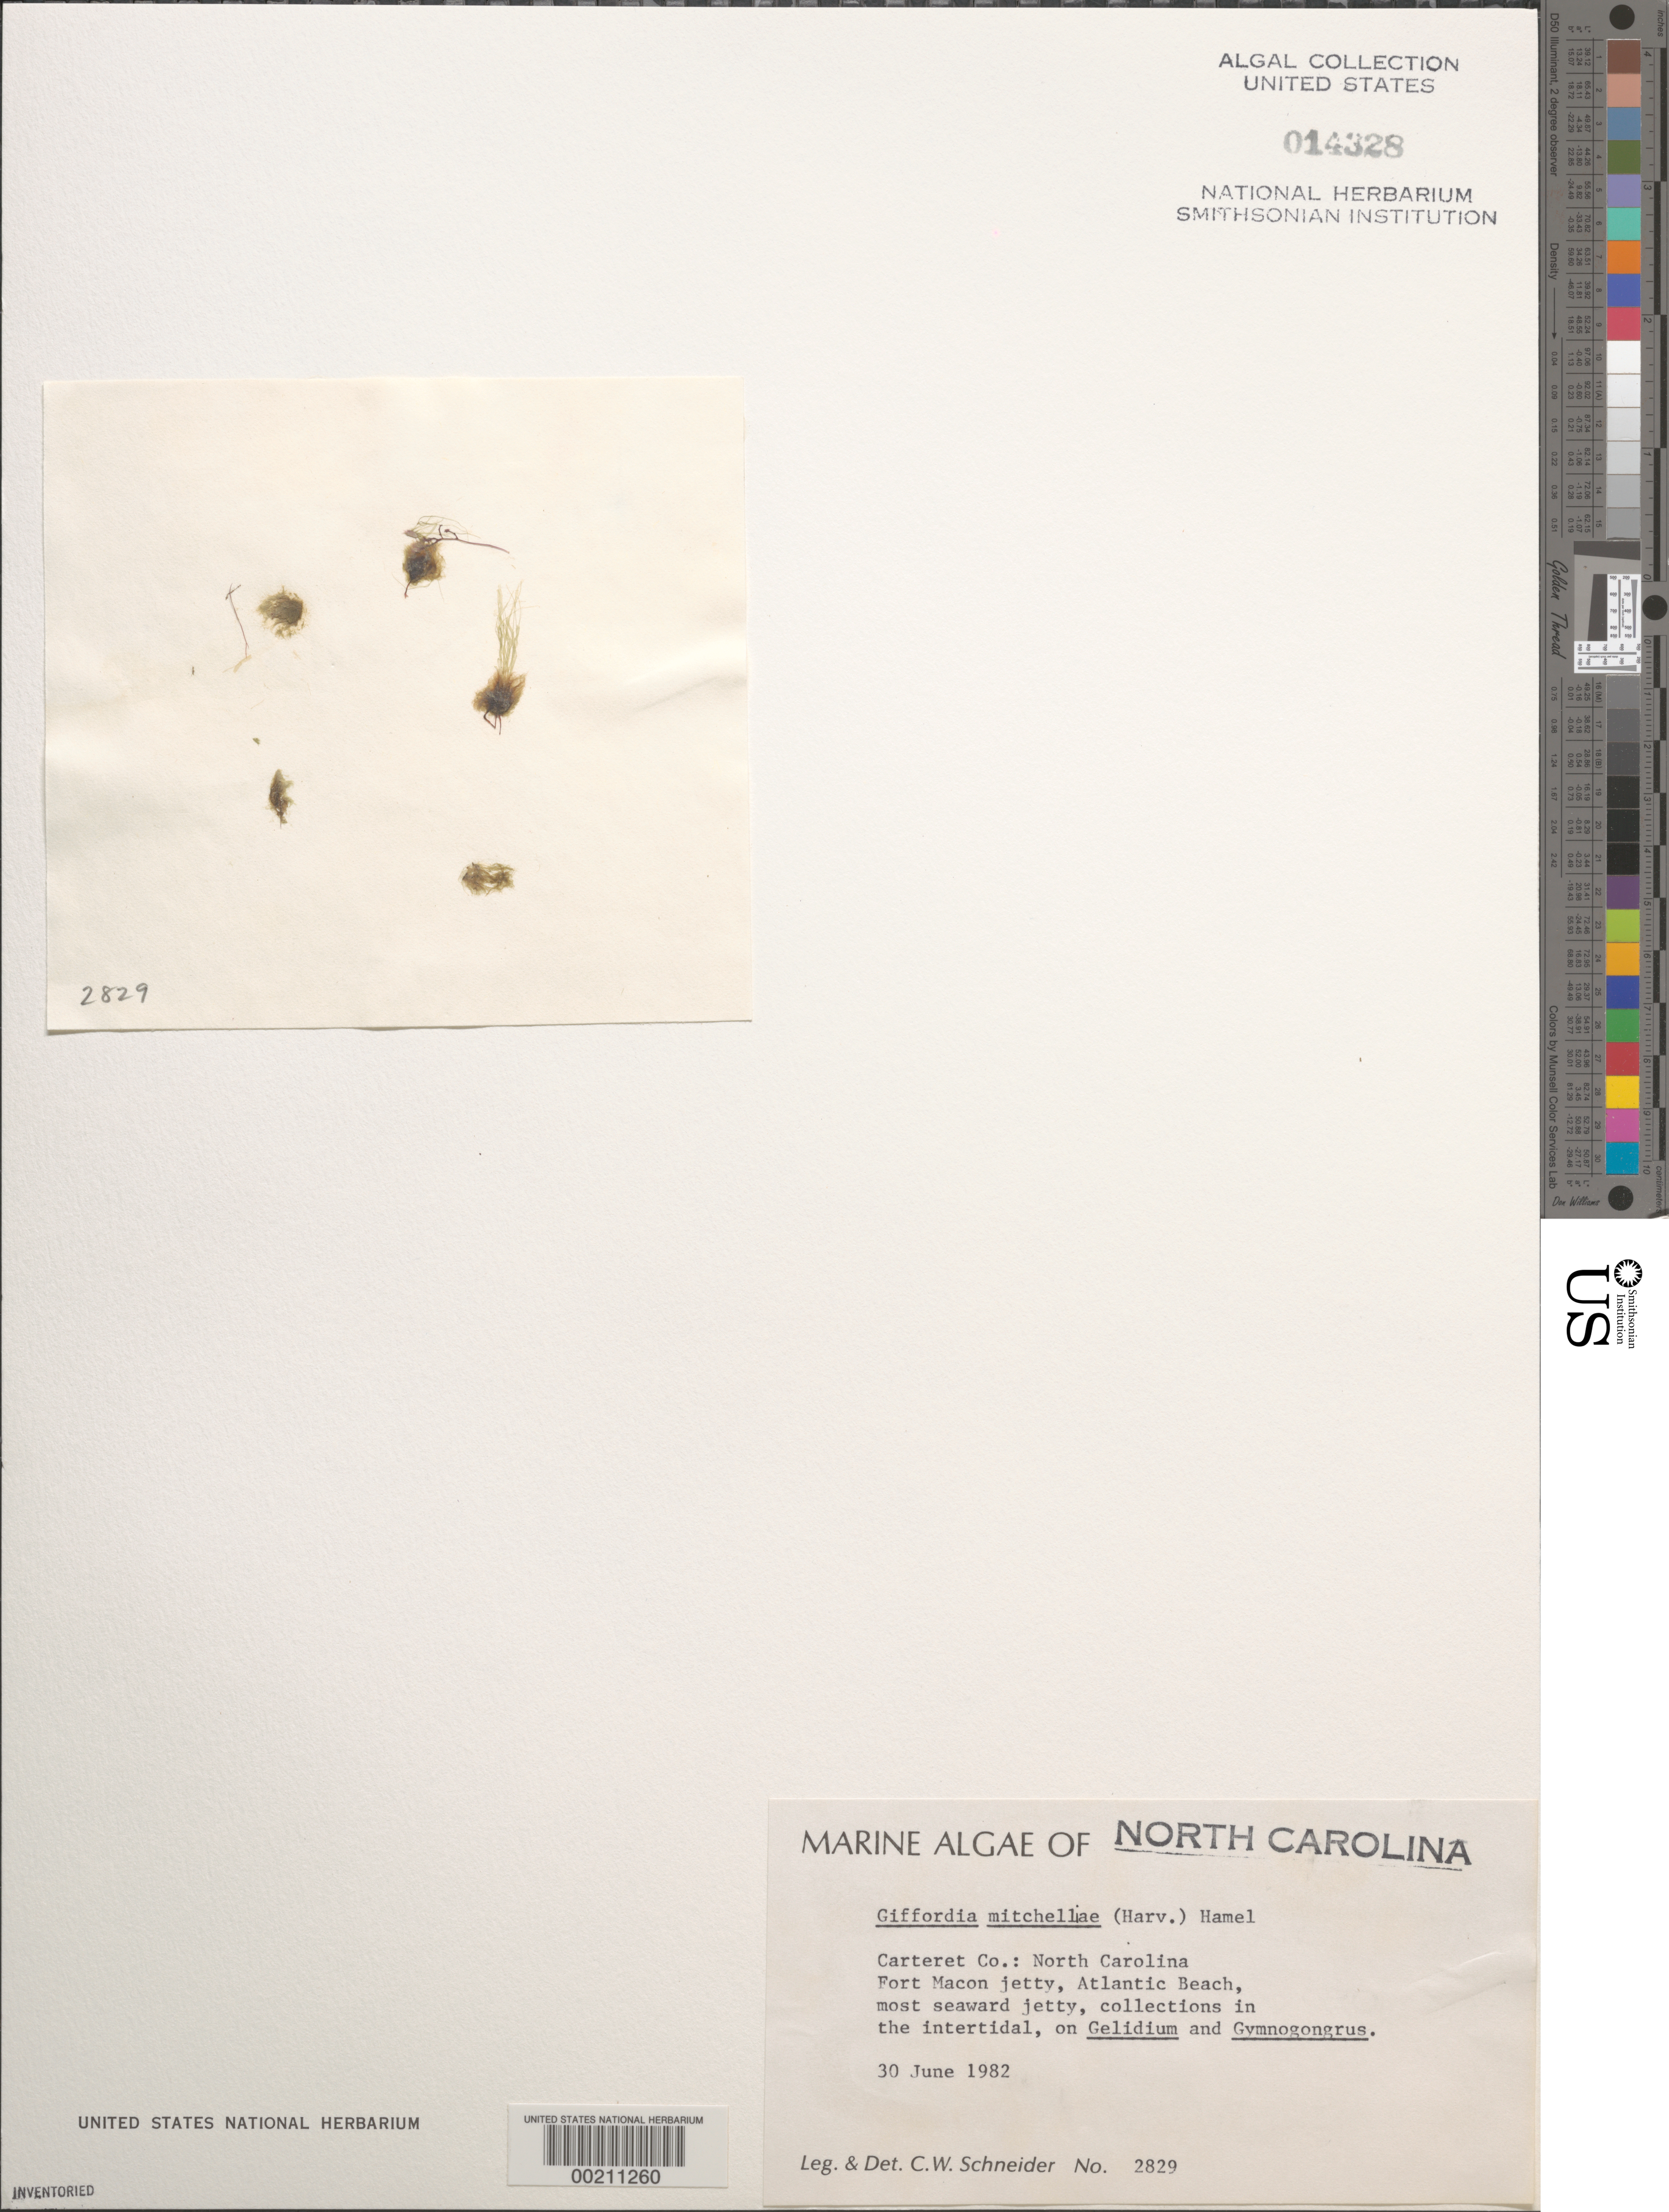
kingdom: Chromista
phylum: Ochrophyta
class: Phaeophyceae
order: Ectocarpales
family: Acinetosporaceae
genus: Feldmannia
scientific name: Feldmannia mitchelliae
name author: (Harv.) H.-S. Kim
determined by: Algae name updating Project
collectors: C. W. Schneider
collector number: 2829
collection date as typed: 30 Jun 1982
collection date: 1982-06-30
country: United States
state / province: North Carolina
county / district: Carteret County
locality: Atlantic Beach, Fort Macon jetty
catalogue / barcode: US 14328